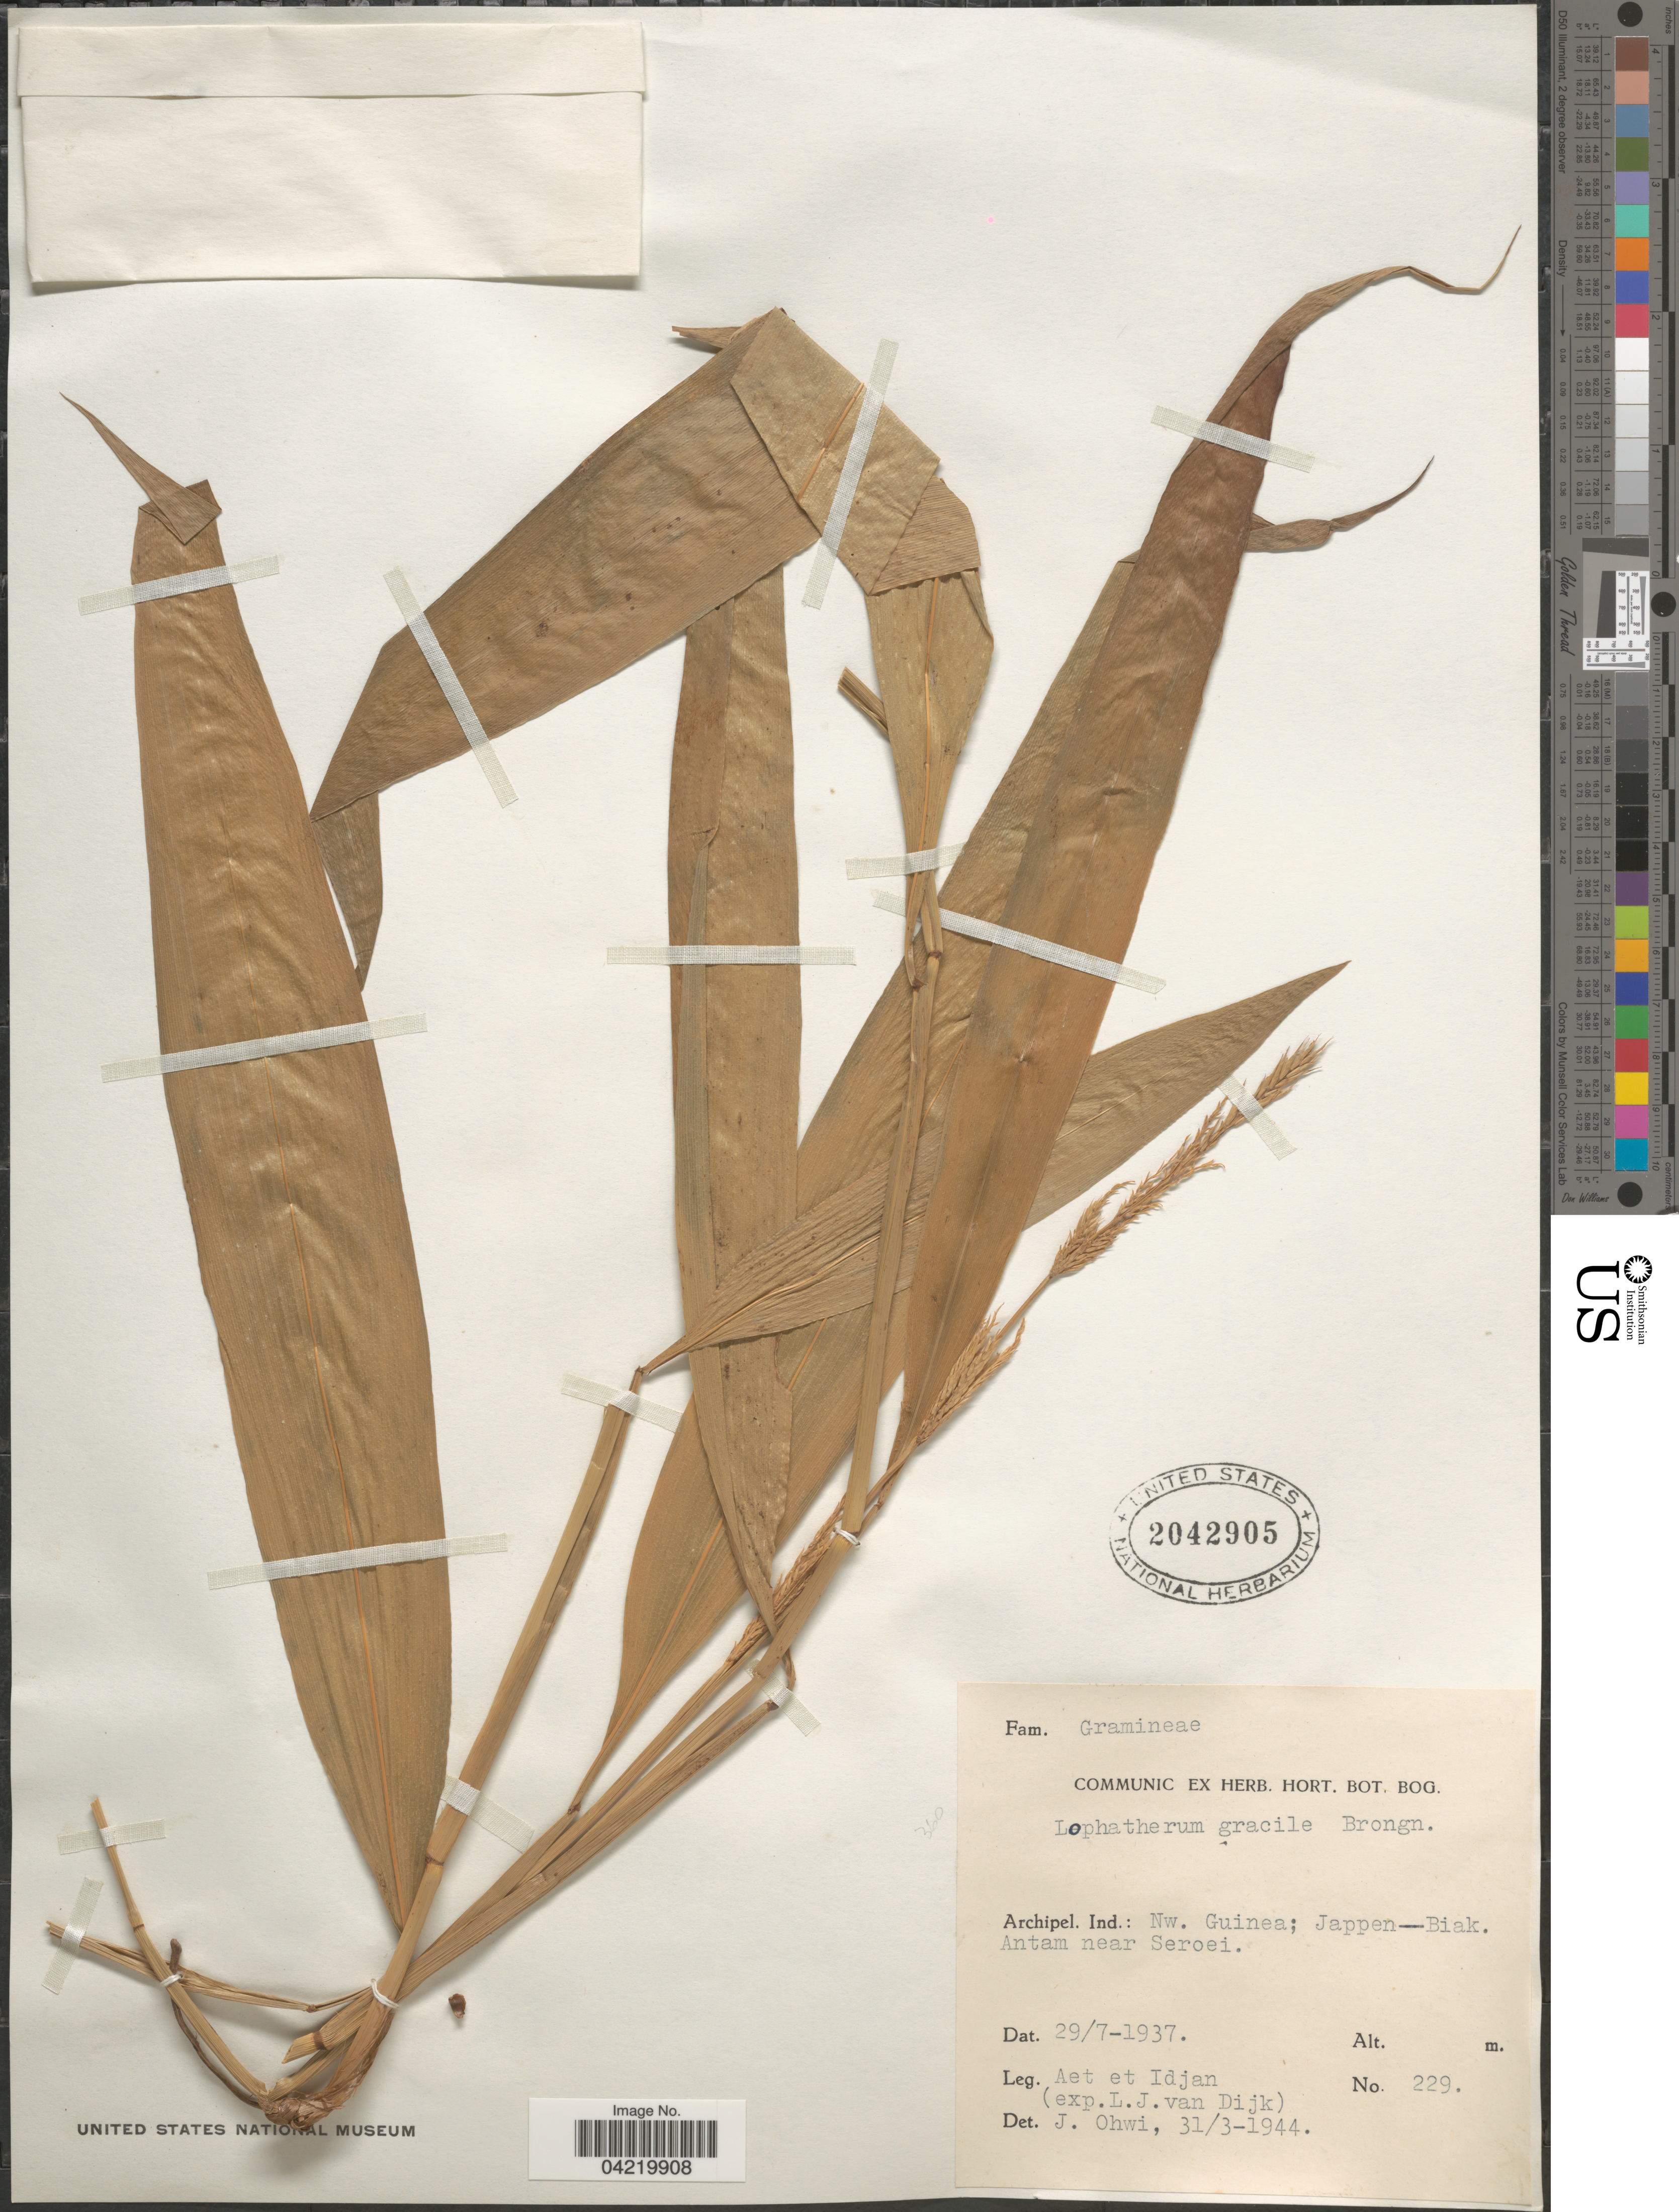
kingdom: Plantae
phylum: Tracheophyta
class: Liliopsida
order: Poales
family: Poaceae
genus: Lophatherum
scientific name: Lophatherum gracile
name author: Brongn.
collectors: -- Aet & -. Idjan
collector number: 229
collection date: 1937-07-29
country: Indonesia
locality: Archipel. Ind.: Nw. Guinea; Jappen - Biak. Antam near Seroei.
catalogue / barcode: US 2042905